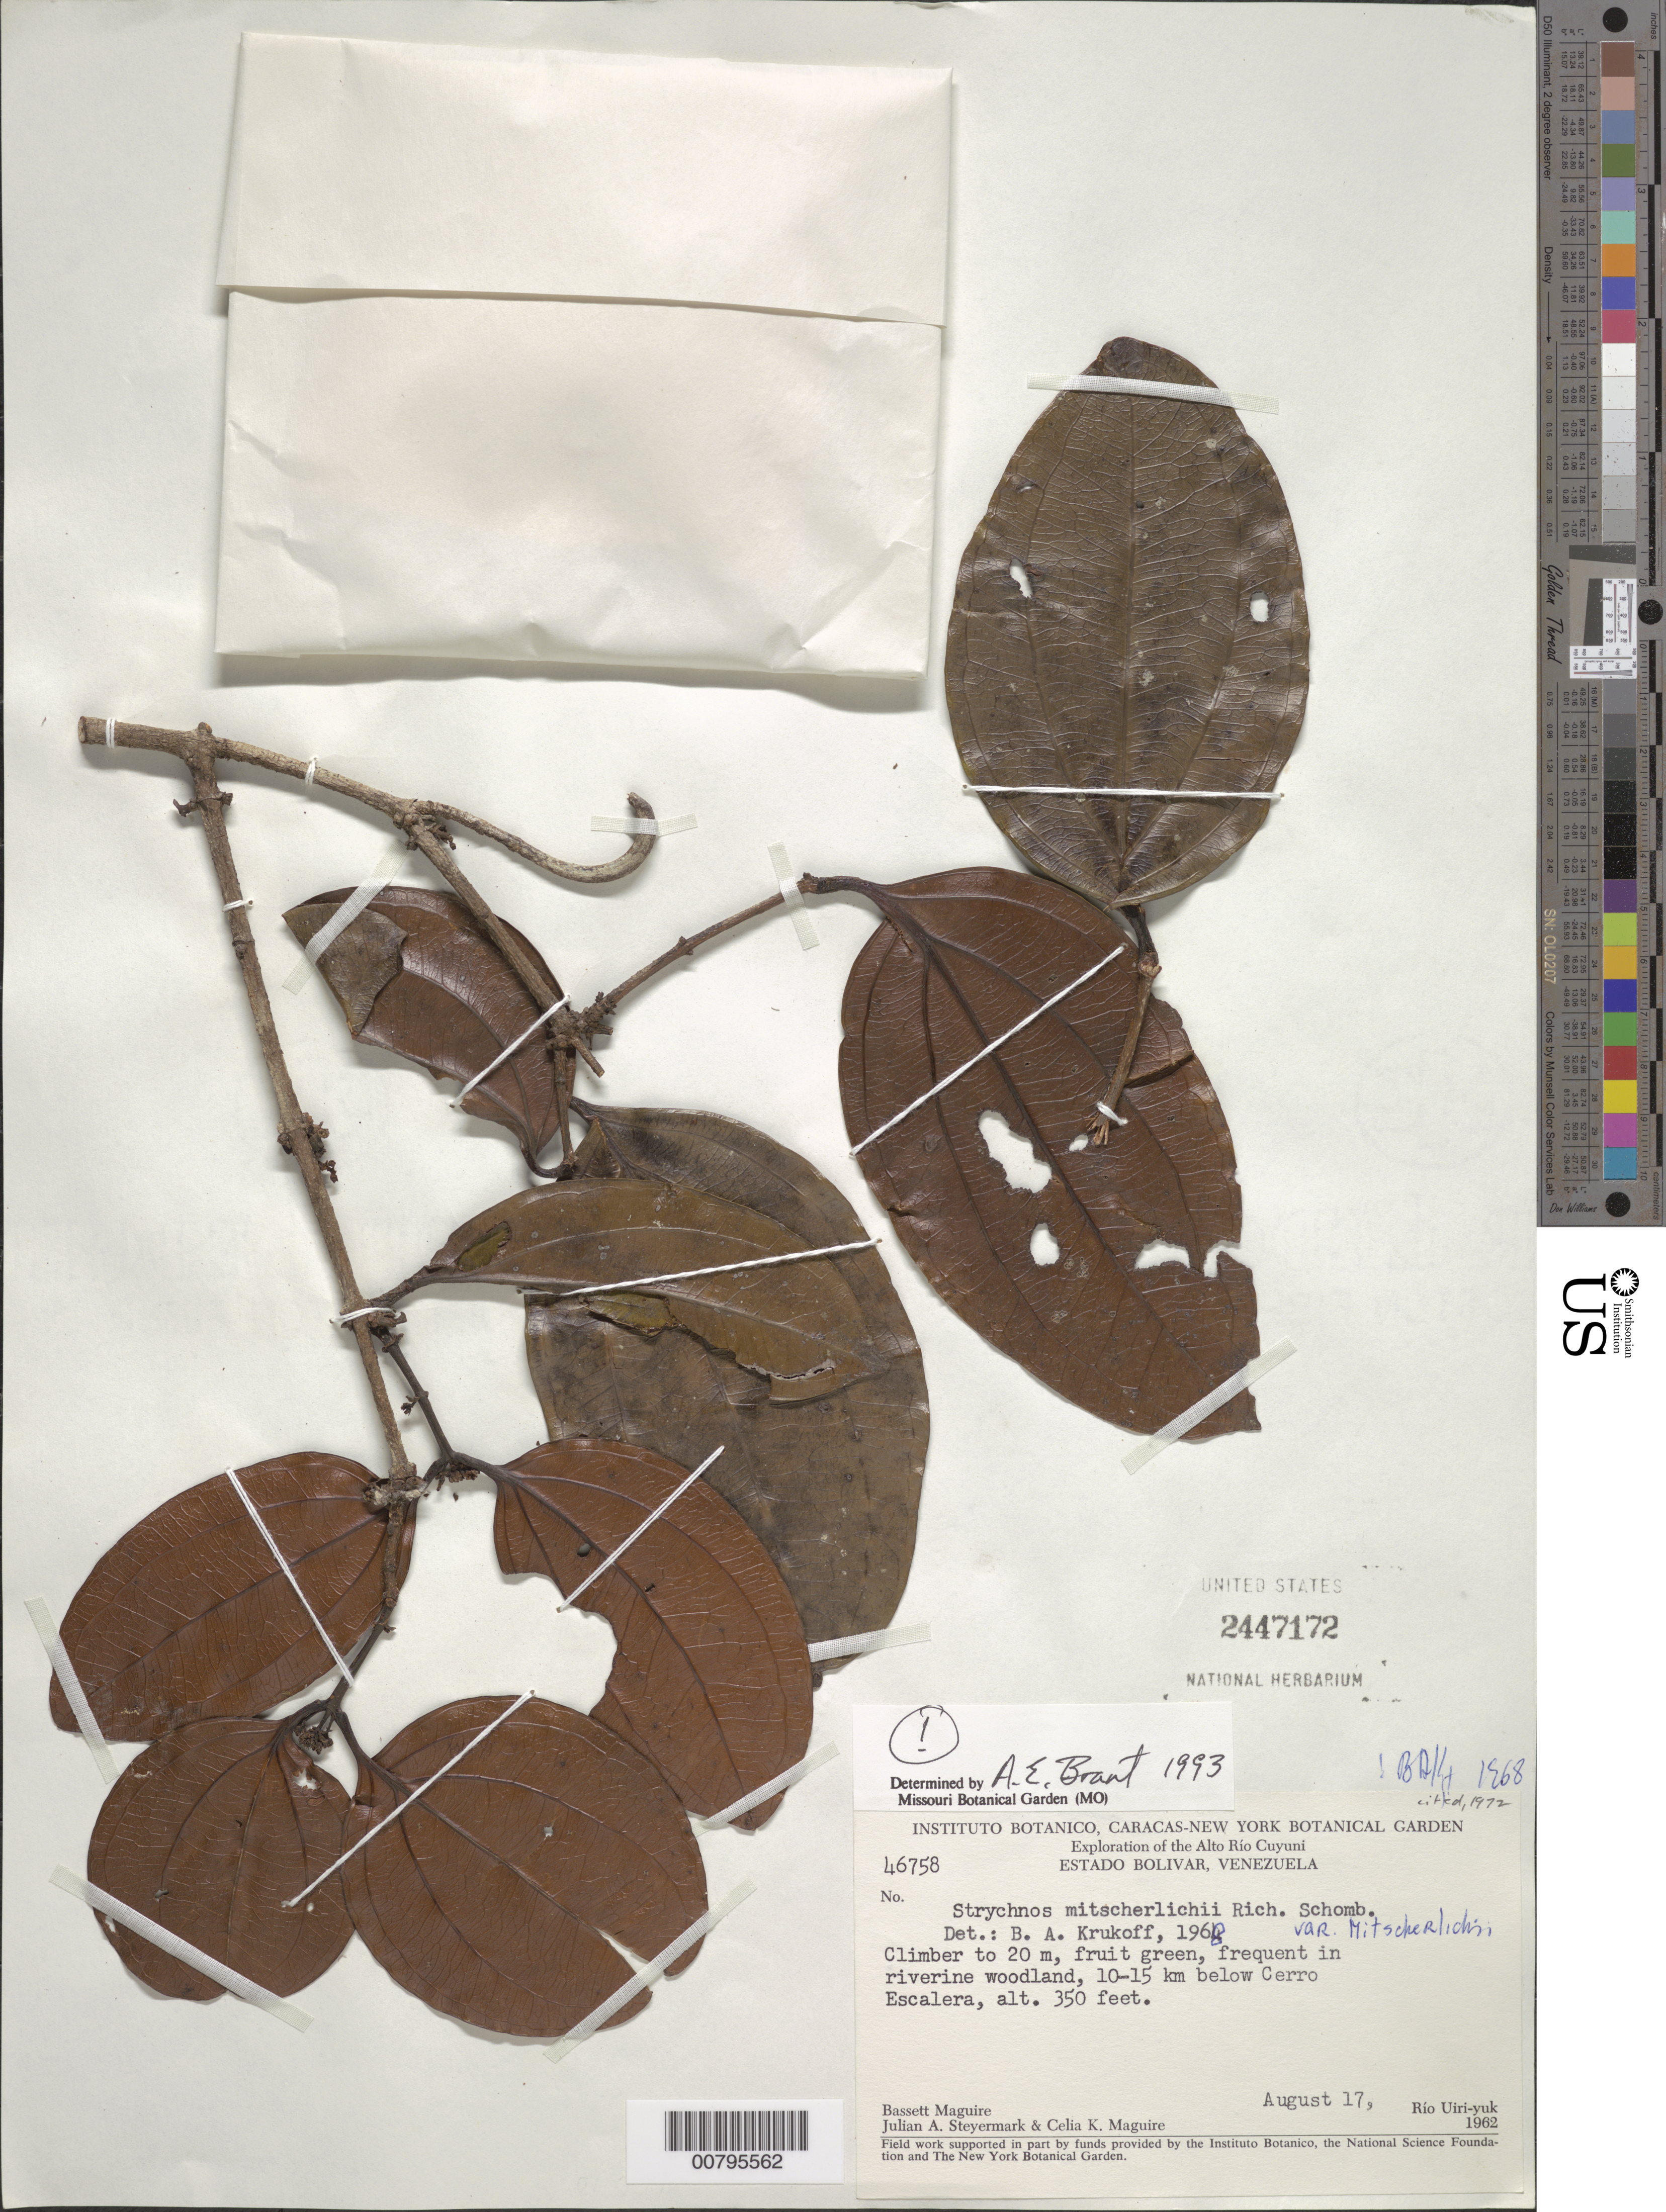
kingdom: Plantae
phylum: Tracheophyta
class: Magnoliopsida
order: Gentianales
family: Loganiaceae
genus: Strychnos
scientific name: Strychnos mitscherlichii var. mitscherlichii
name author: M.R. Schomb.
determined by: Brant, A. E.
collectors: B. Maguire, C. K. Maguire & J. Steyermark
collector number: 46758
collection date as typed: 17-Aug-62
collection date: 1962-08-17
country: Venezuela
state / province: Bolívar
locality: Alto Río Cuyuni, Río Uiri-yuk, 10-15 km below Cerro La Escalera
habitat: Riverine woodland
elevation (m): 107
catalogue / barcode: US 2447172